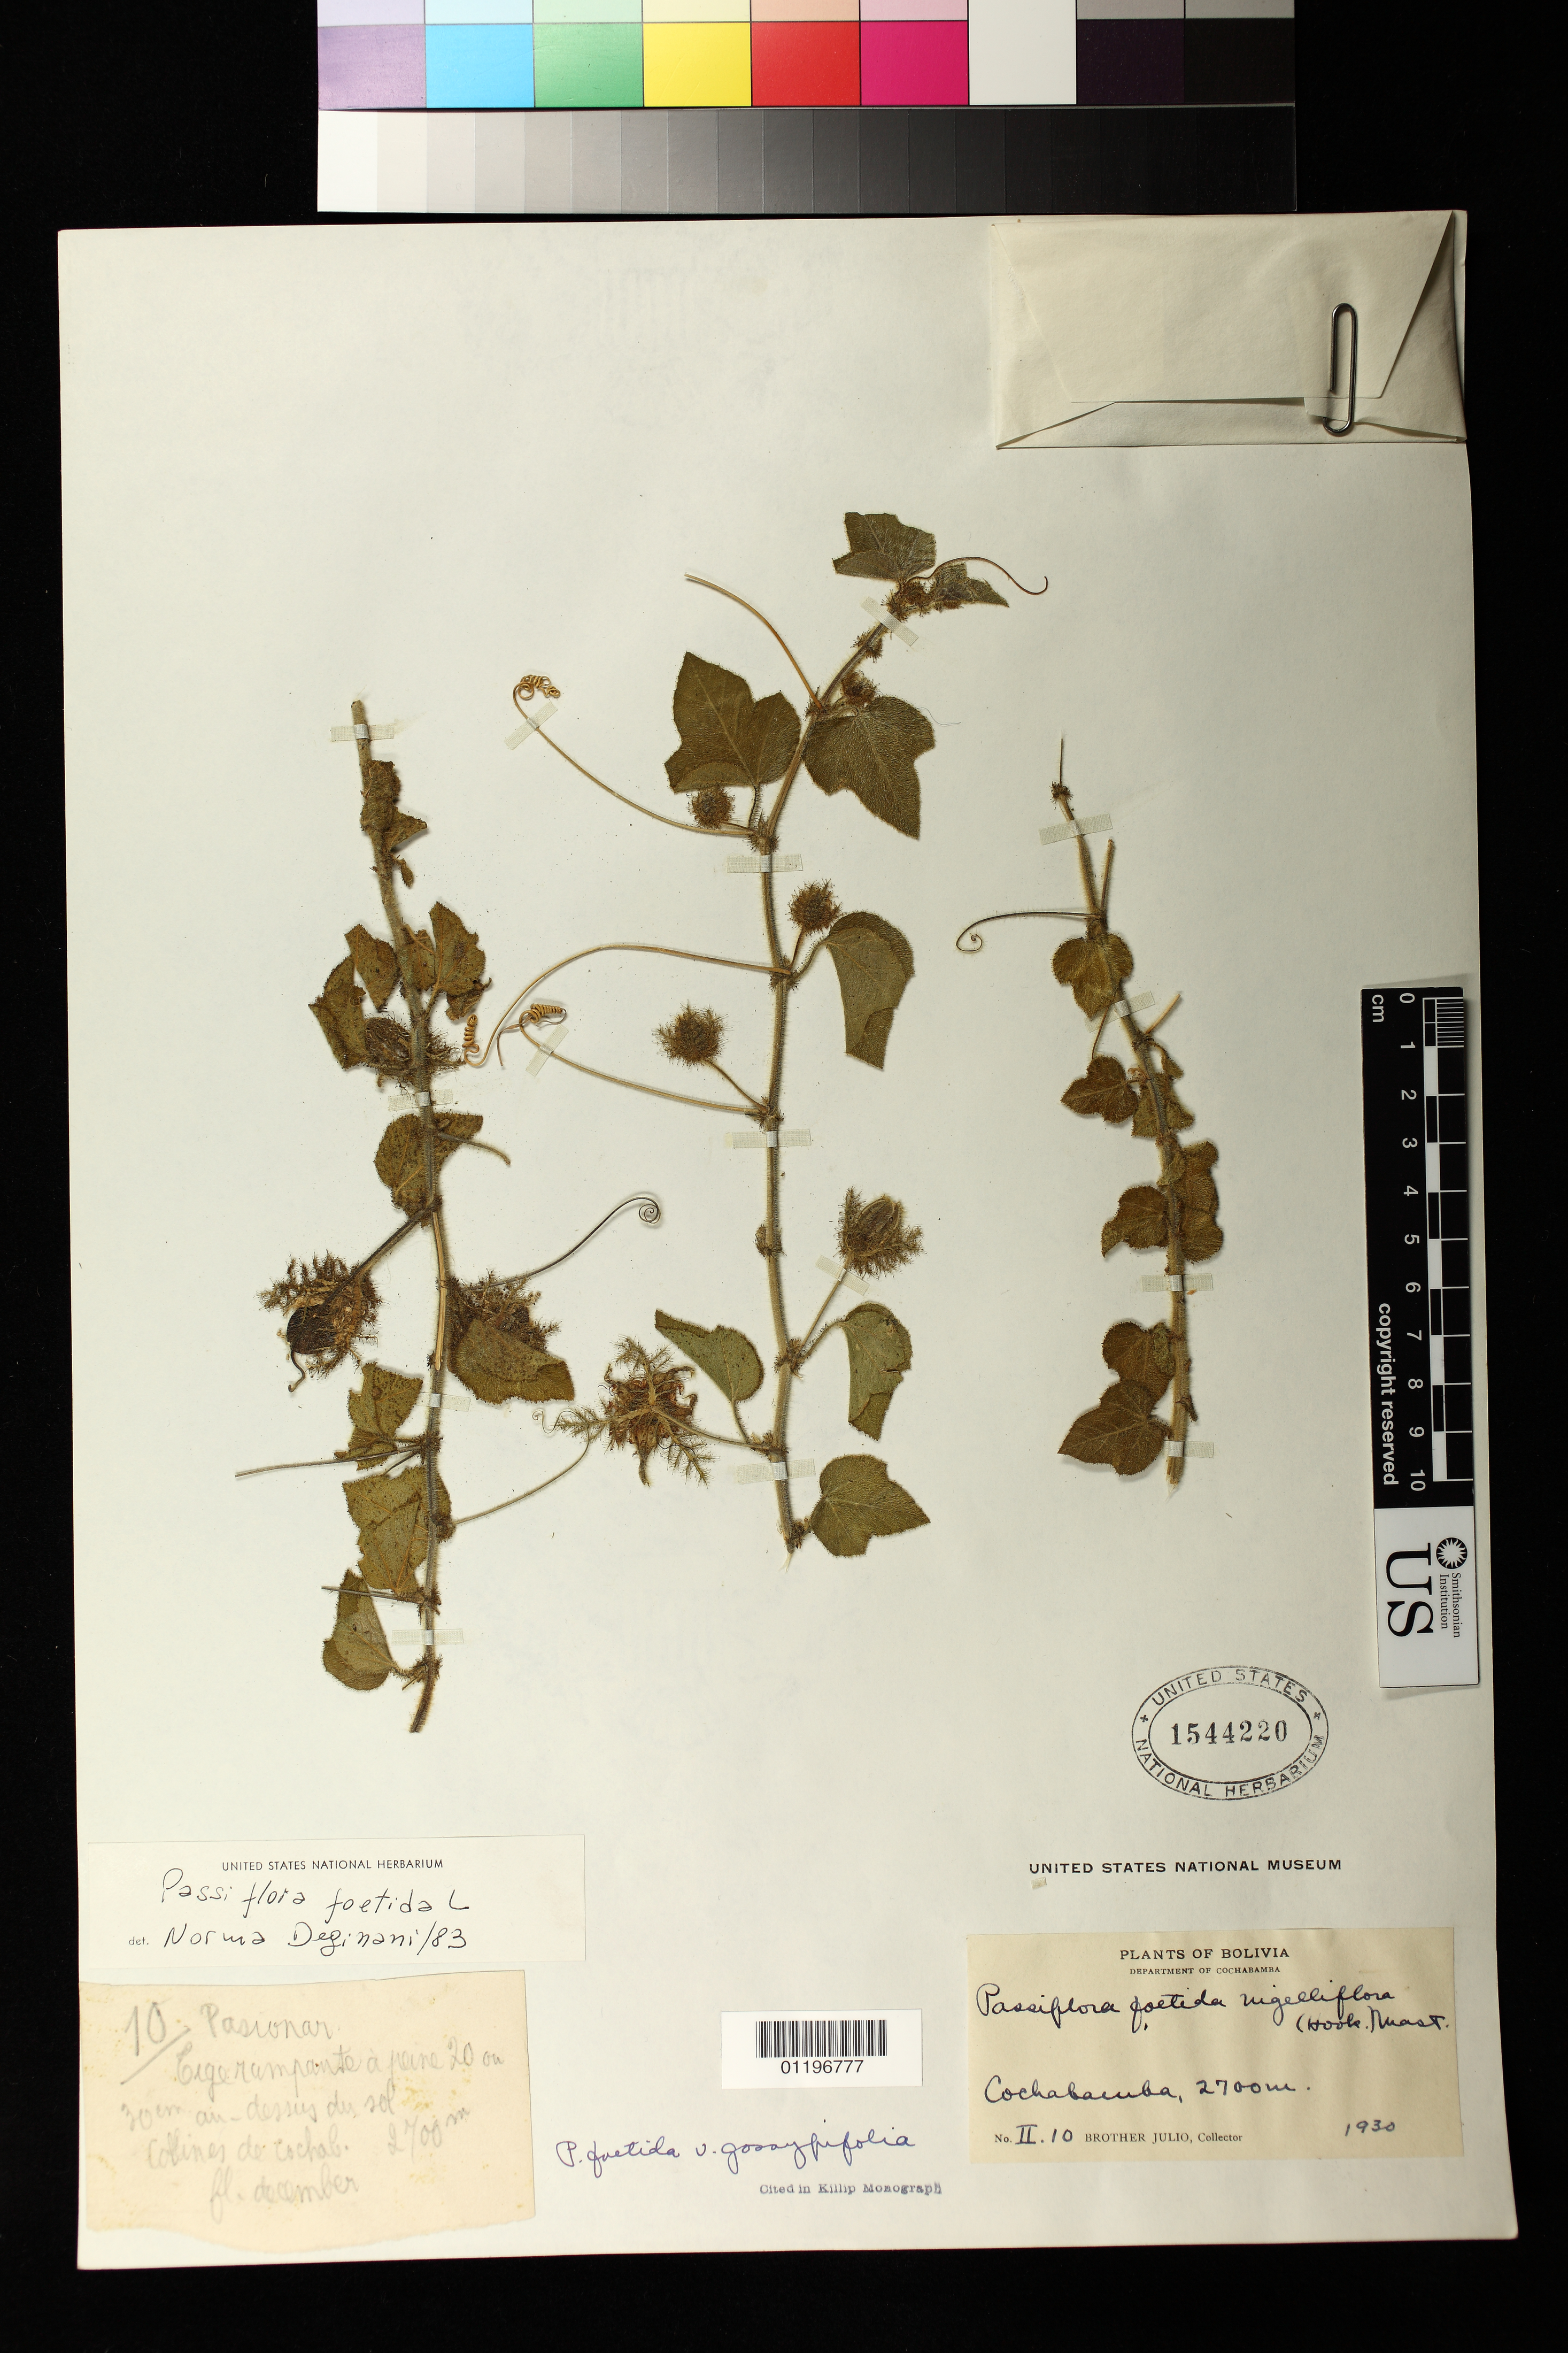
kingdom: Plantae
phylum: Tracheophyta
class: Magnoliopsida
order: Malpighiales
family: Passifloraceae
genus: Passiflora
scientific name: Passiflora foetida var. nigelliflora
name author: (Hook.) Mast.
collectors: Bro. Julio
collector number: II.10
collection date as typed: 1930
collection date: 1930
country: Bolivia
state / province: Cochabamba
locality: Plants of Bolivia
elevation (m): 2700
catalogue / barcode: US 1544220